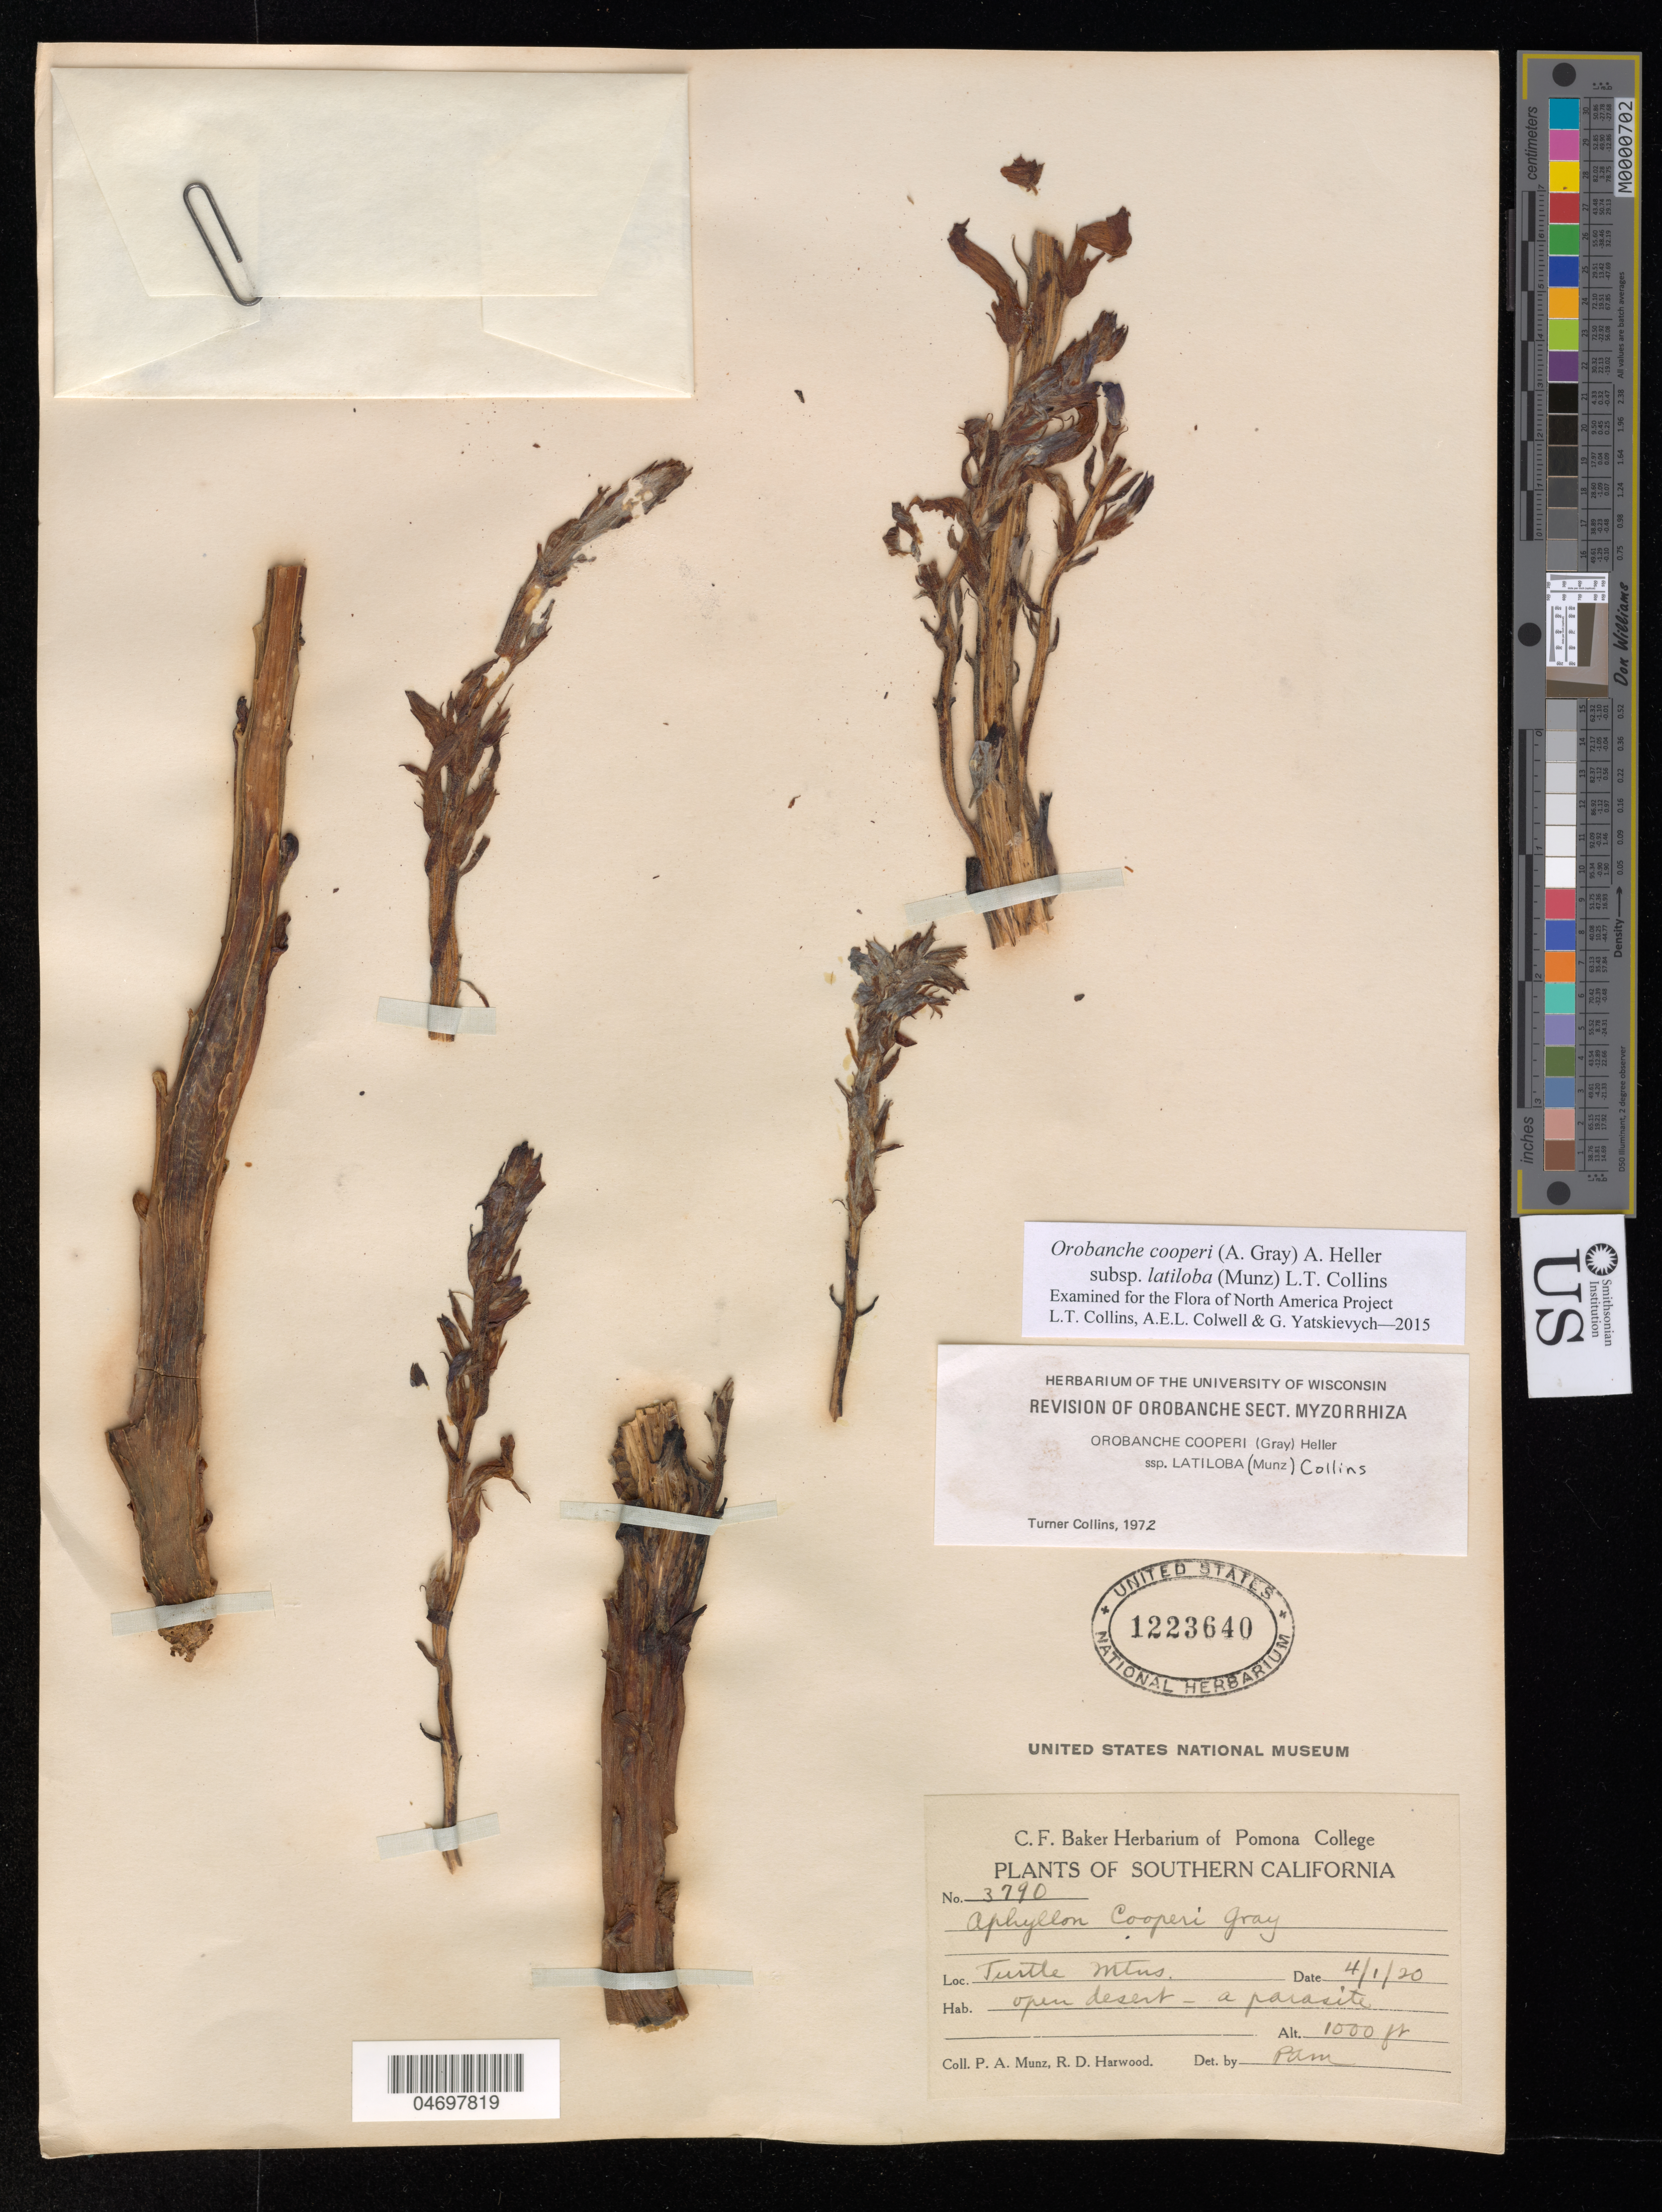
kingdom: Plantae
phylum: Tracheophyta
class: Magnoliopsida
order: Lamiales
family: Orobanchaceae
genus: Orobanche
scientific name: Orobanche cooperi subsp. latiloba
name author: (Munz) L.T. Collins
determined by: Collins, L. T.; Colwell, A. E.; Yatskievych, G. A.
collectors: P. A. Munz & R. Harwood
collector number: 3790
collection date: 1920-04-01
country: United States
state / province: California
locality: Turtle Mts.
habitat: Open desert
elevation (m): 305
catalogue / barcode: US 1223640